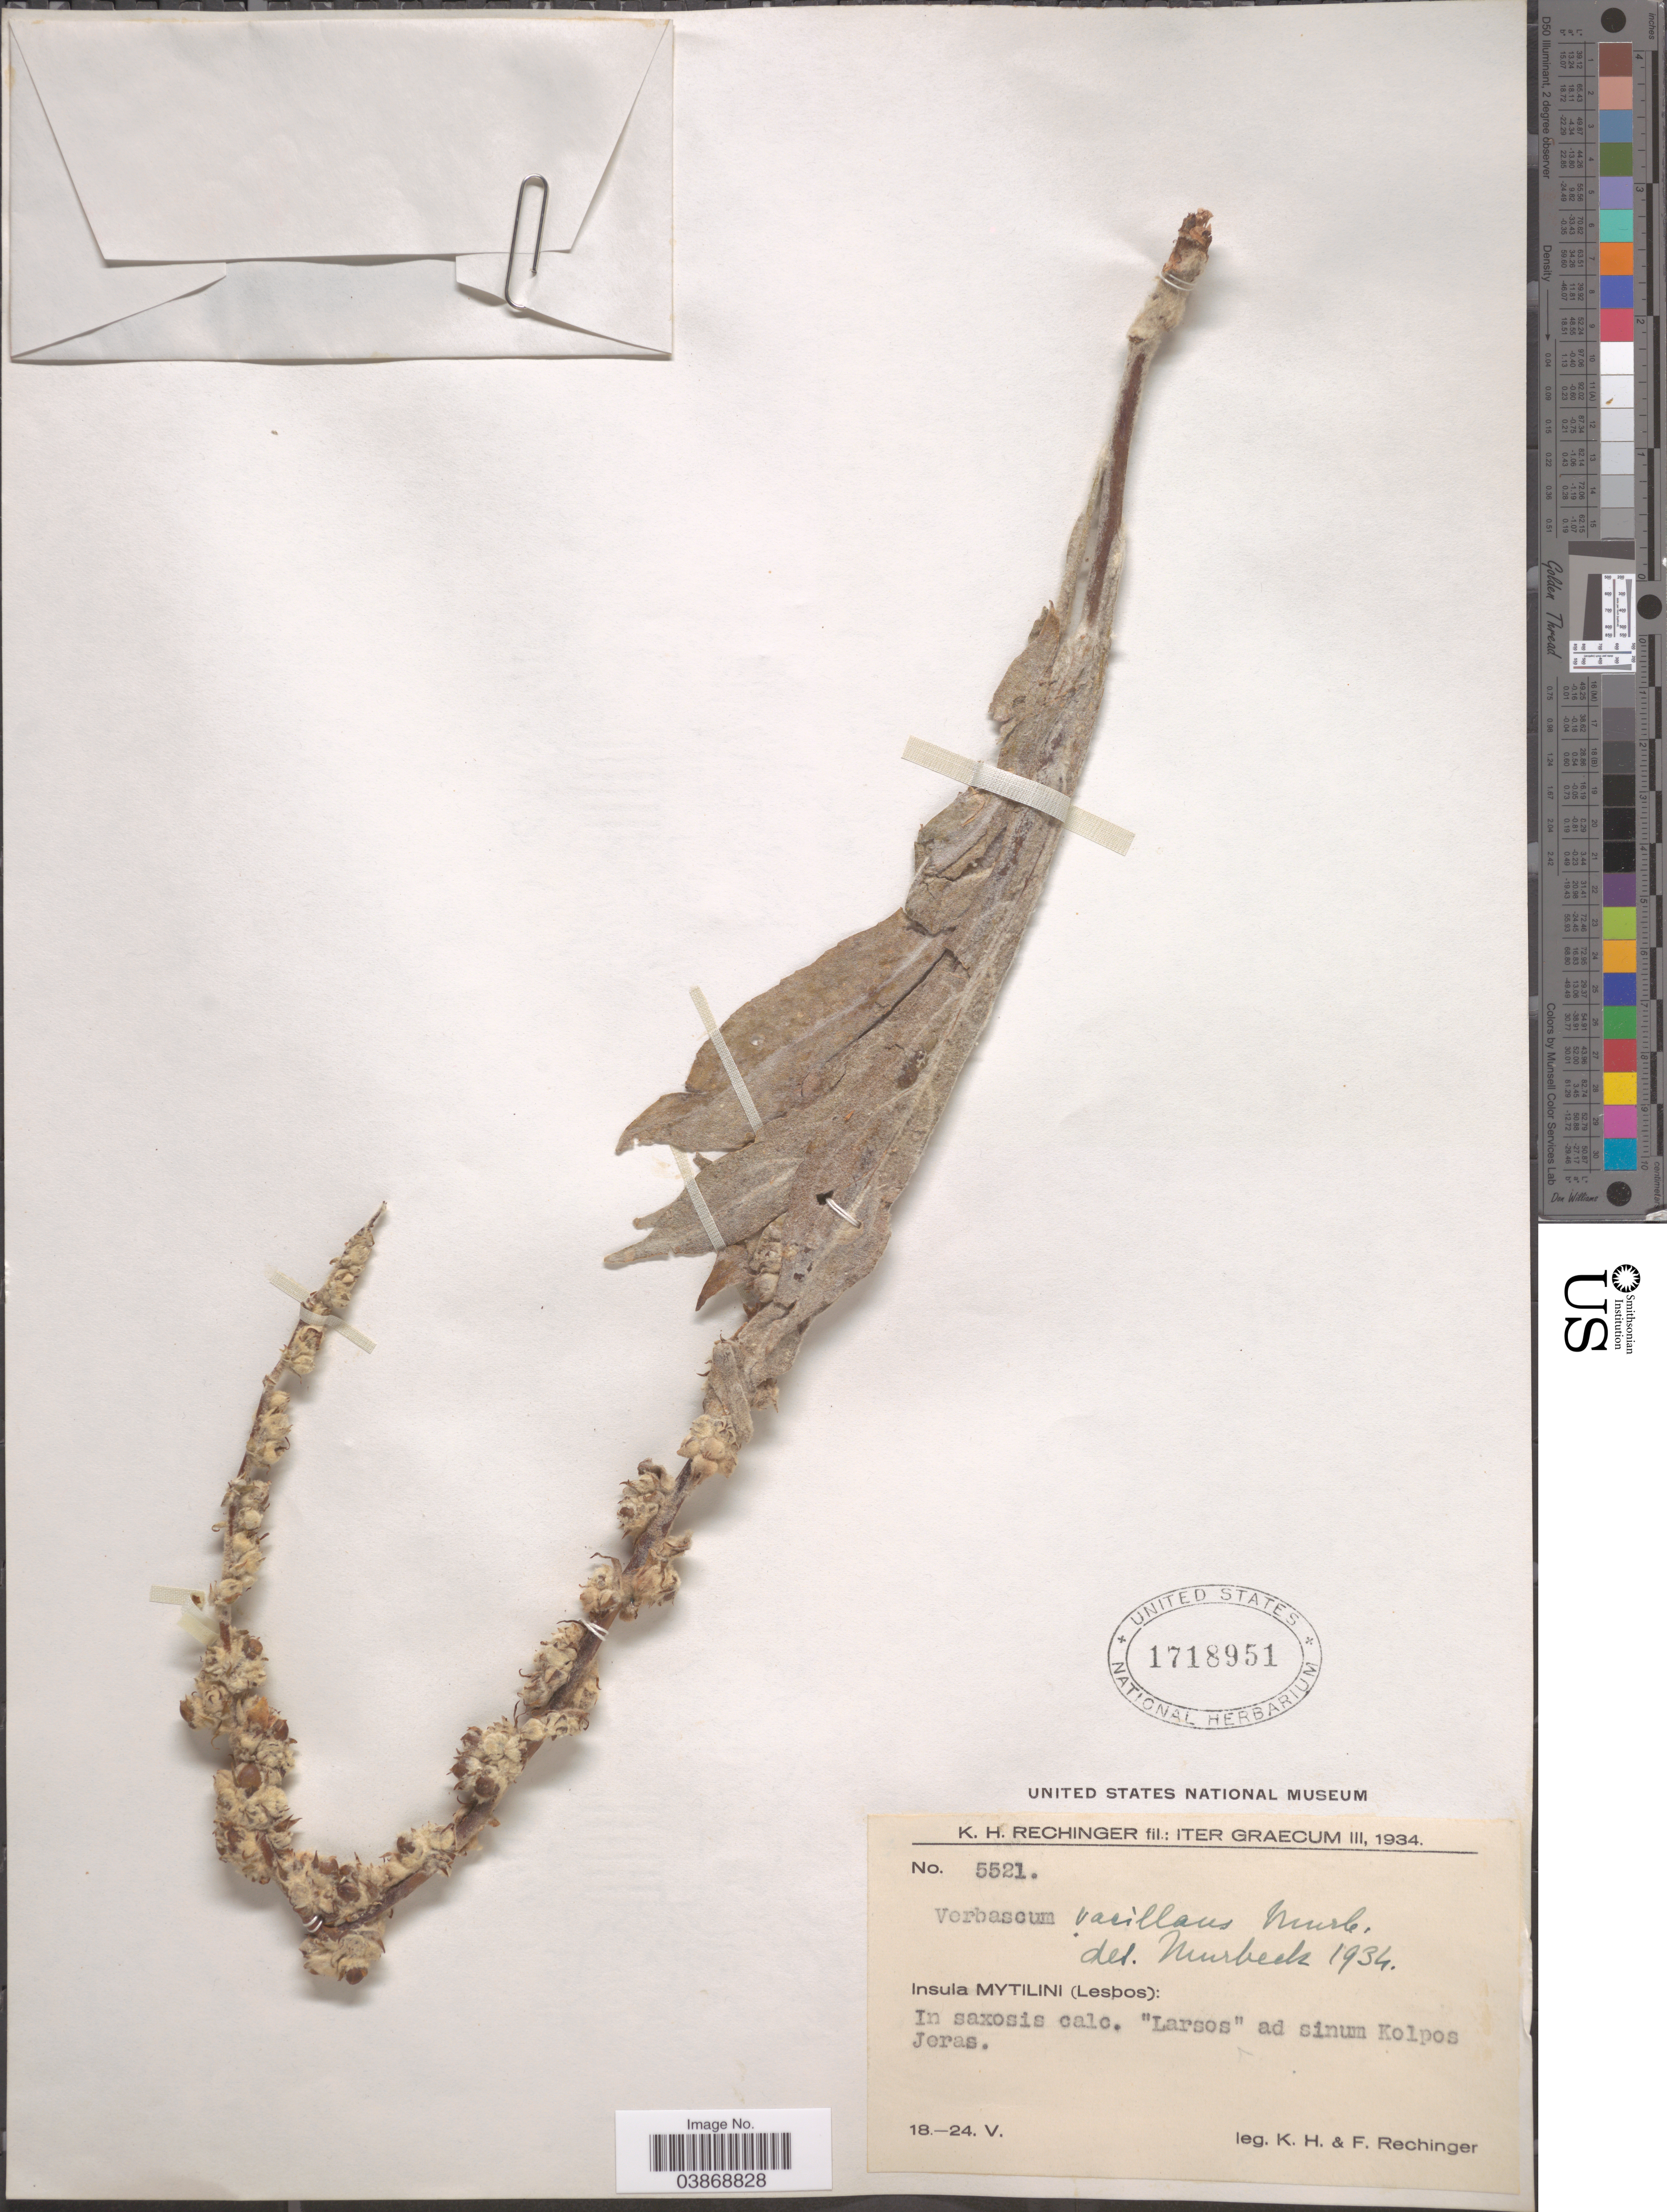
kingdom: Plantae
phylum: Tracheophyta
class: Magnoliopsida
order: Lamiales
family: Scrophulariaceae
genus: Verbascum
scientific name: Verbascum vacillans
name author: Murb.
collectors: K. H. Rechinger & F. Rechinger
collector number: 5521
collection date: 1934-05-18/1934-05-24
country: Greece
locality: Graecum. Insula Mytilini (Lesbos): In saxosis calc. "Larsos" ad sinum Kolpos Jeras.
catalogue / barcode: US 1718951